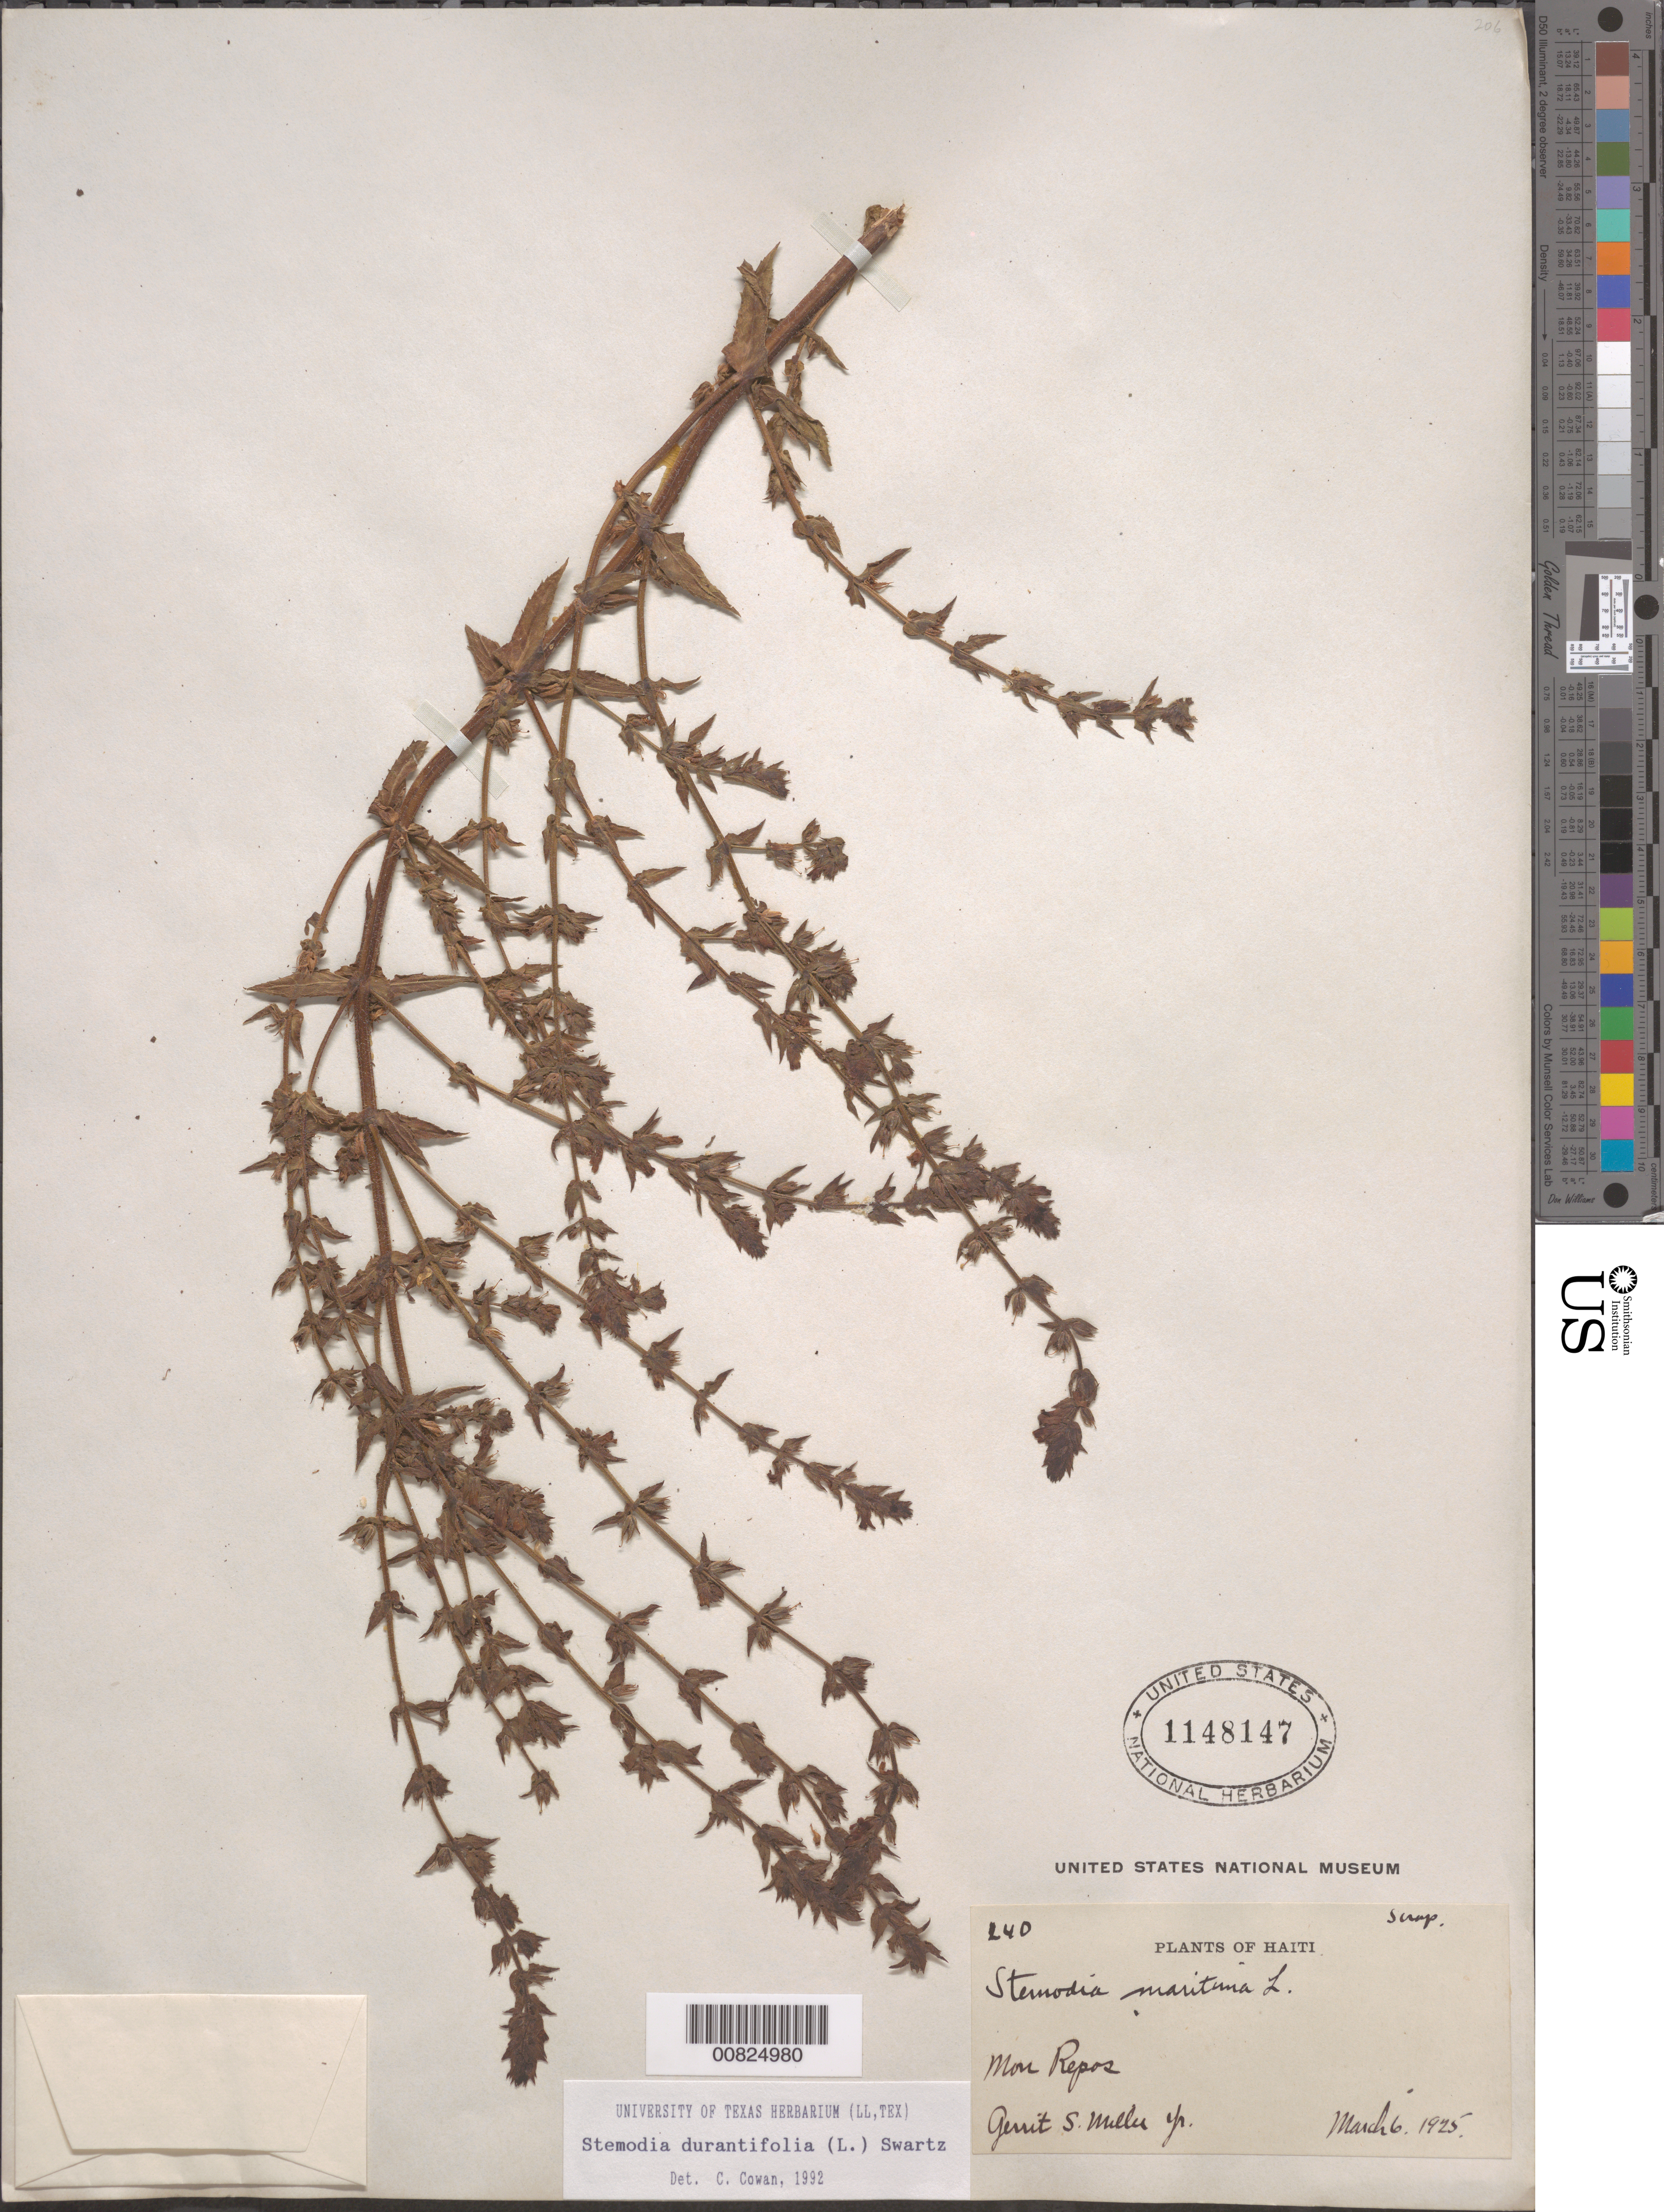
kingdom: Plantae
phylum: Tracheophyta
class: Magnoliopsida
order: Lamiales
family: Plantaginaceae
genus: Stemodia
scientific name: Stemodia durantifolia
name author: (L.) Sw.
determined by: Cowan, C.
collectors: G. S. Miller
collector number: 240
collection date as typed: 06 Mar 1925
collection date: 1925-03-06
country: Haiti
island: Hispaniola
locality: Mon Repos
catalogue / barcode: US 1148147